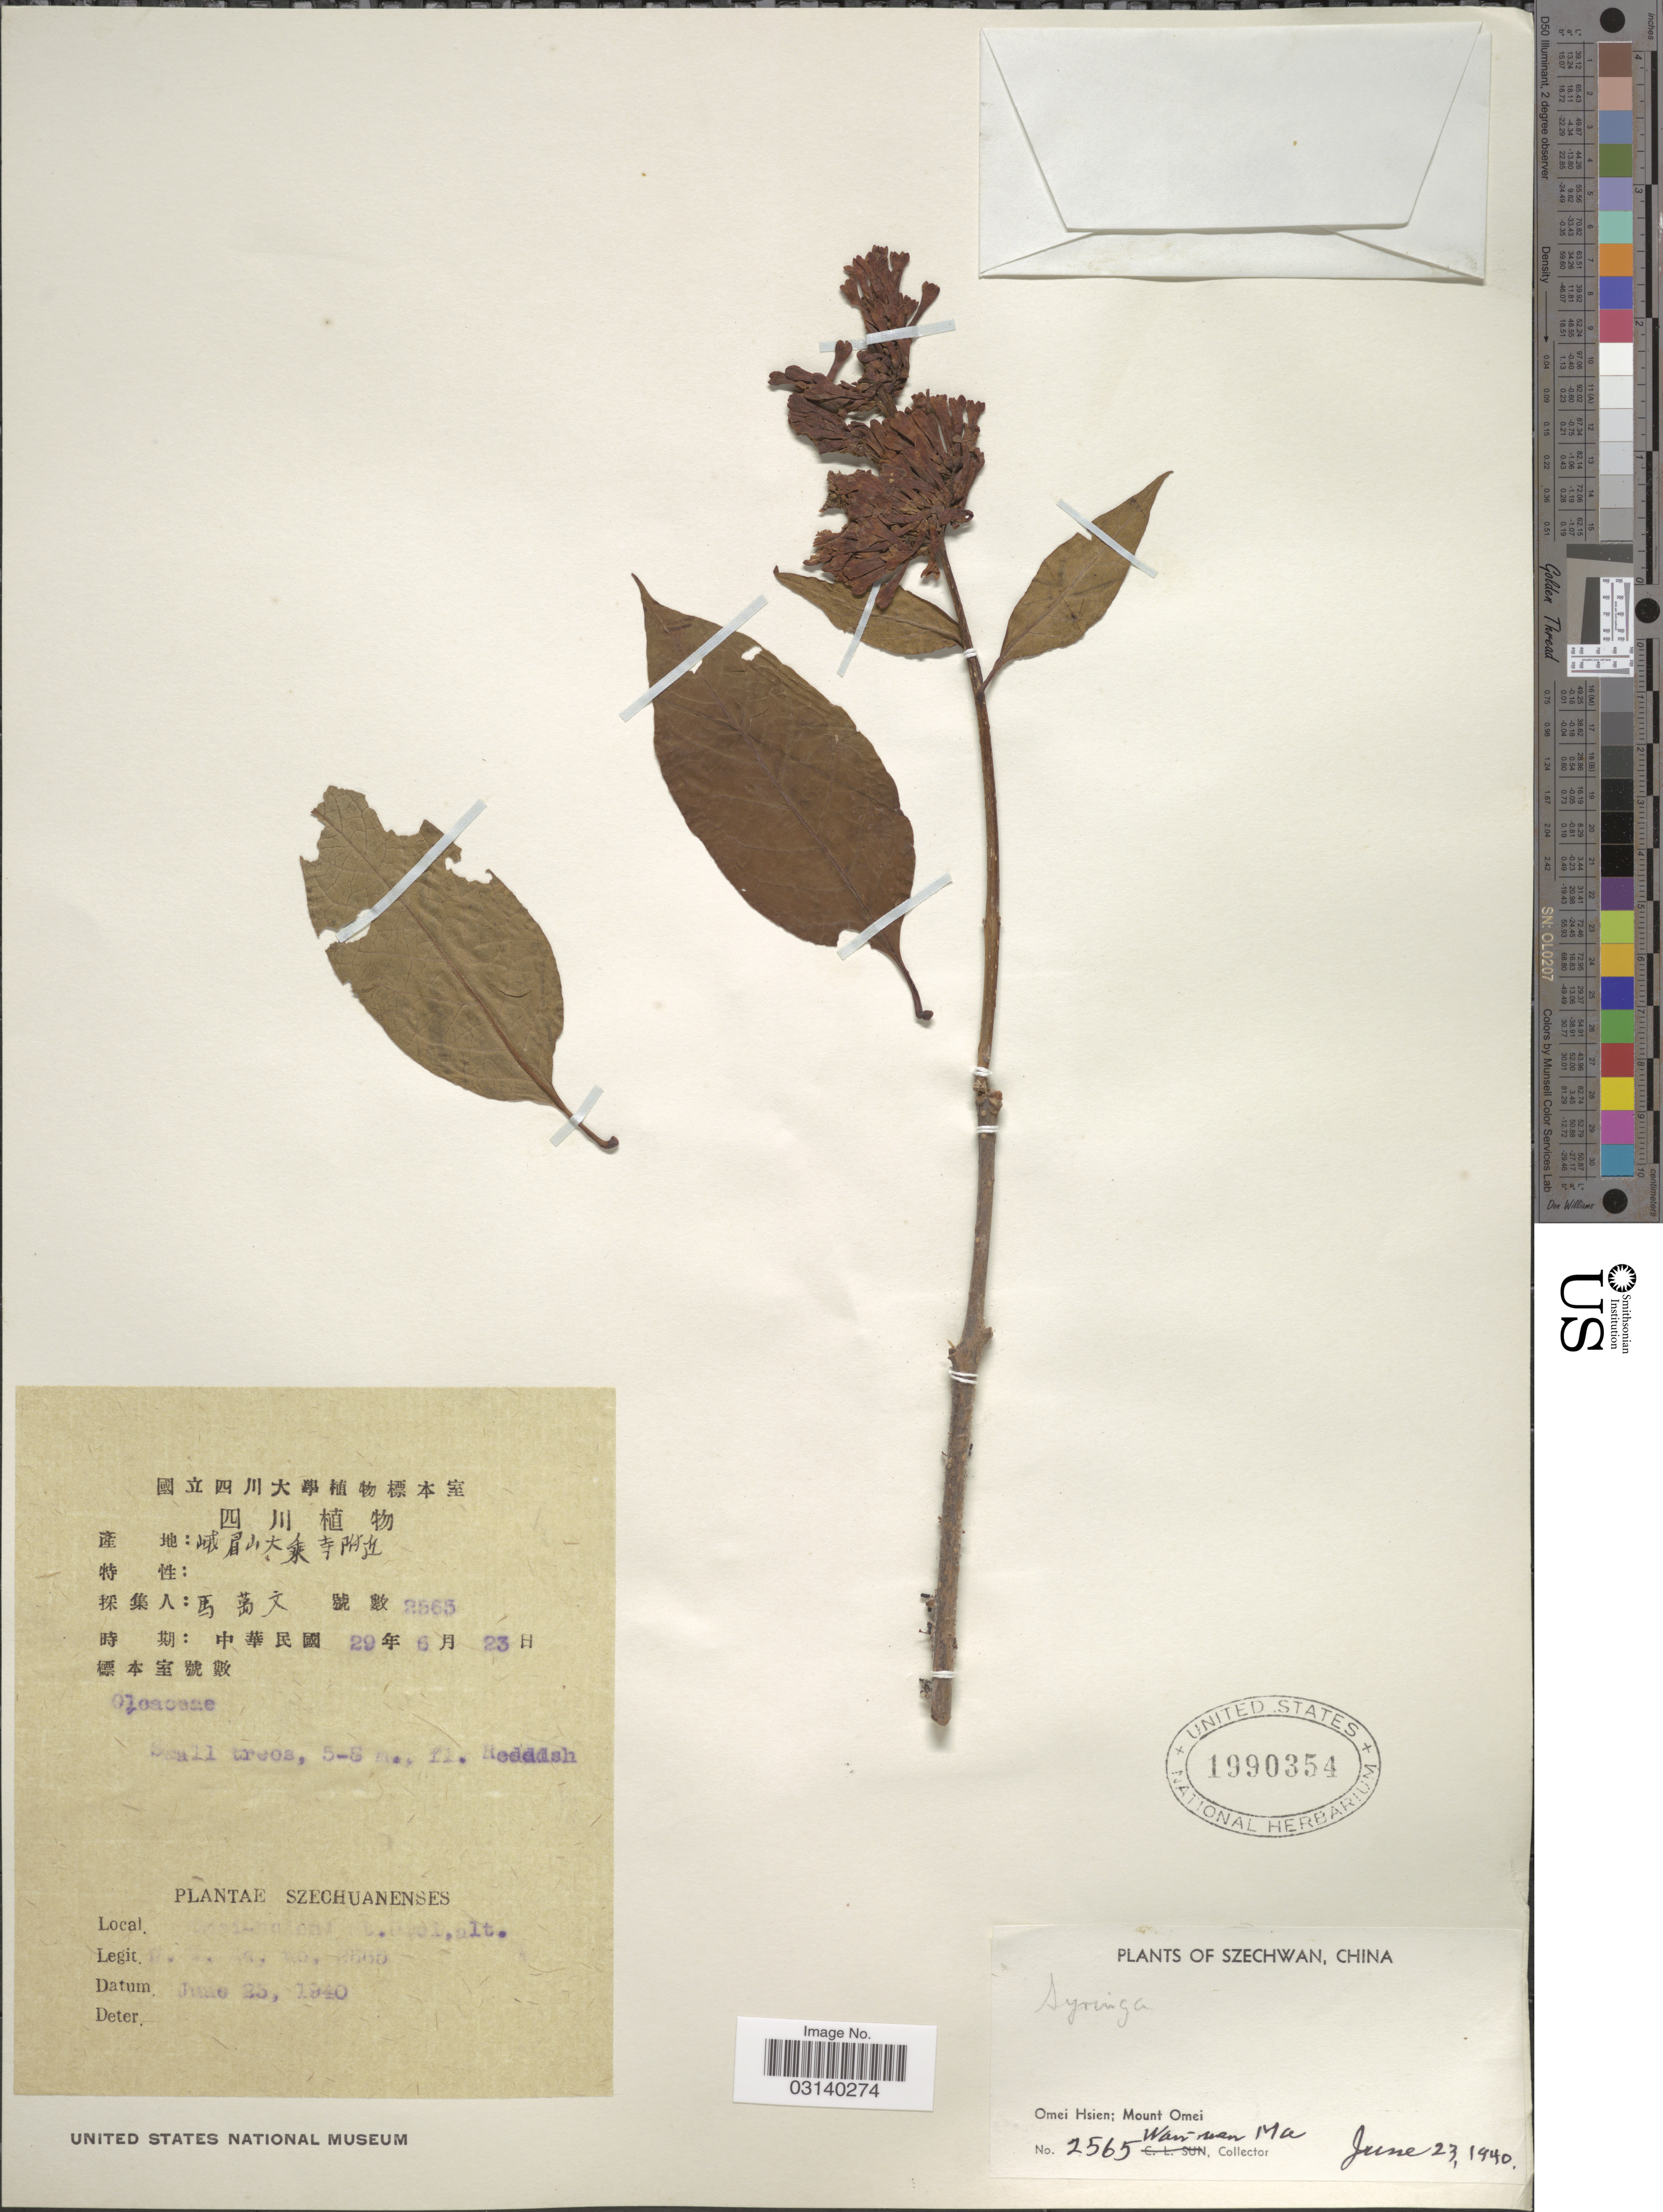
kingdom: Plantae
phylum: Tracheophyta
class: Magnoliopsida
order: Lamiales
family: Oleaceae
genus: Syringa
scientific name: Syringa sp.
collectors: W. Ma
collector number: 2565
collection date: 1940-06-23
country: China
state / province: Sichuan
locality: Szechwan. Omie Hsien; Mount Omei.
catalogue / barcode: US 1990354